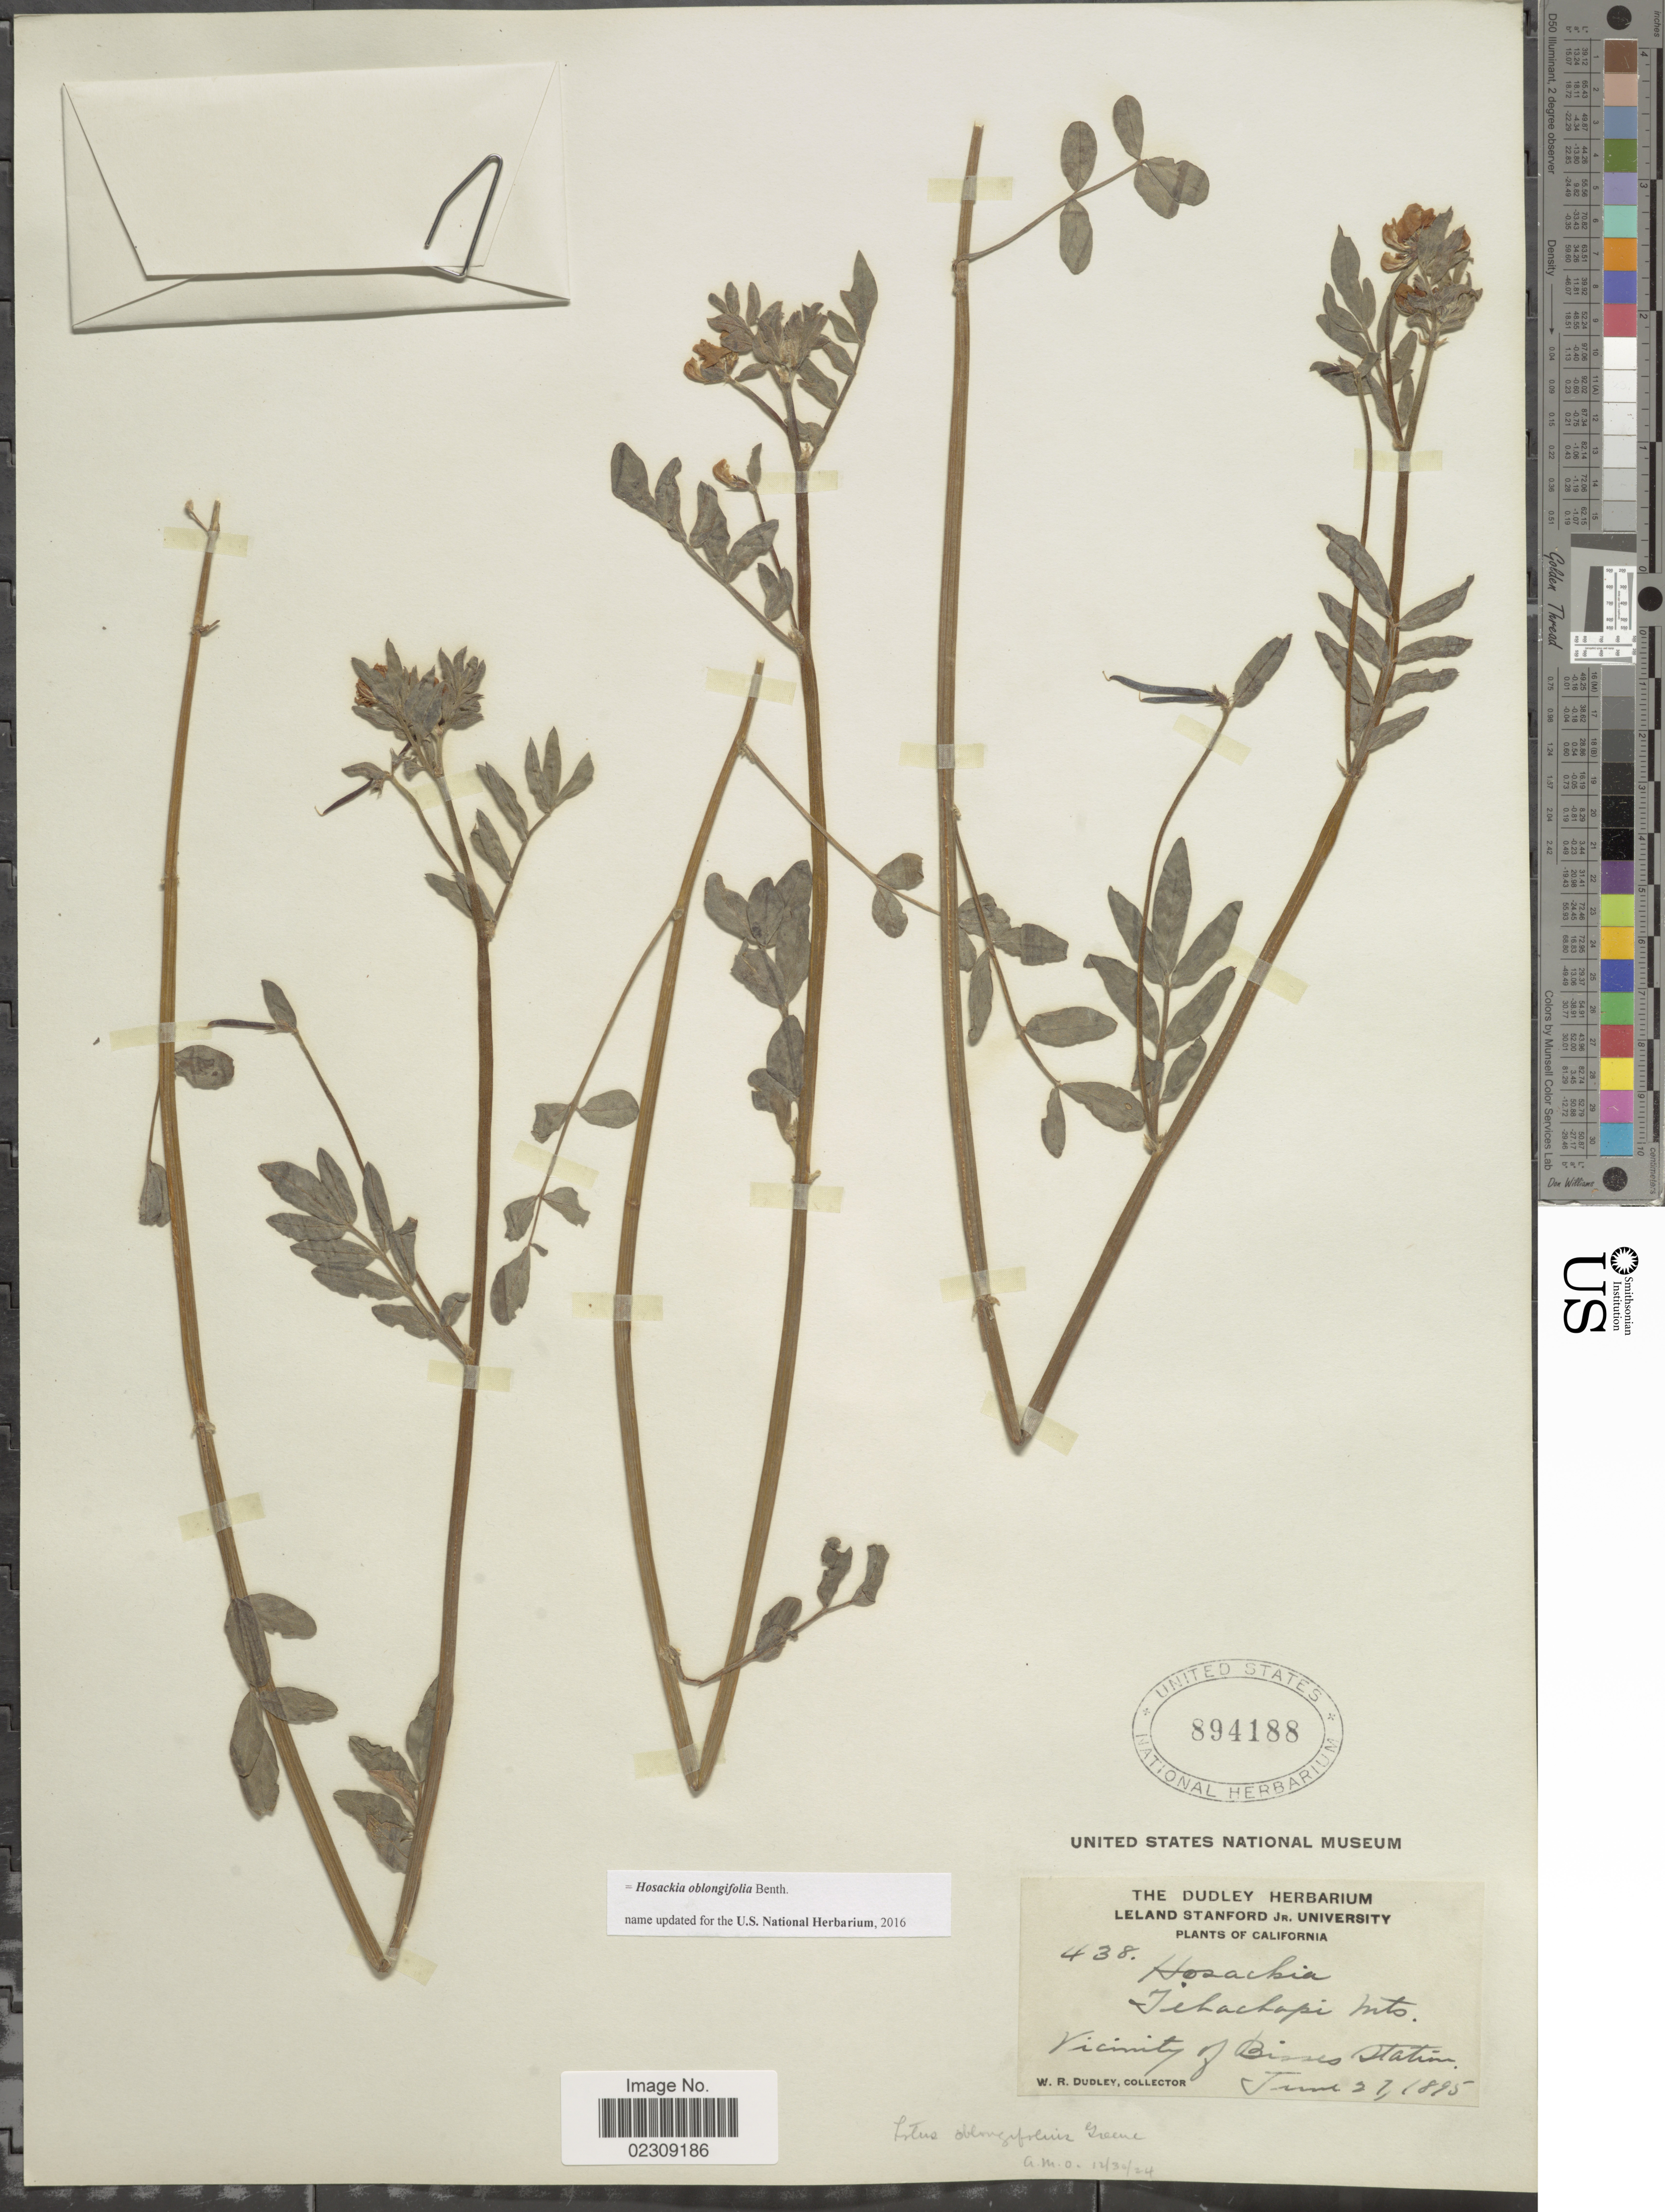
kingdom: Plantae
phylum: Tracheophyta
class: Magnoliopsida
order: Fabales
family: Fabaceae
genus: Hosackia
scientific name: Hosackia oblongifolia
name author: Benth.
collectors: W. Dudley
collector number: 438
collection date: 1895-06-27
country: United States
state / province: California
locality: Tehachapi Mts, Vicinity of Bisses Station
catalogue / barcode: US 894188